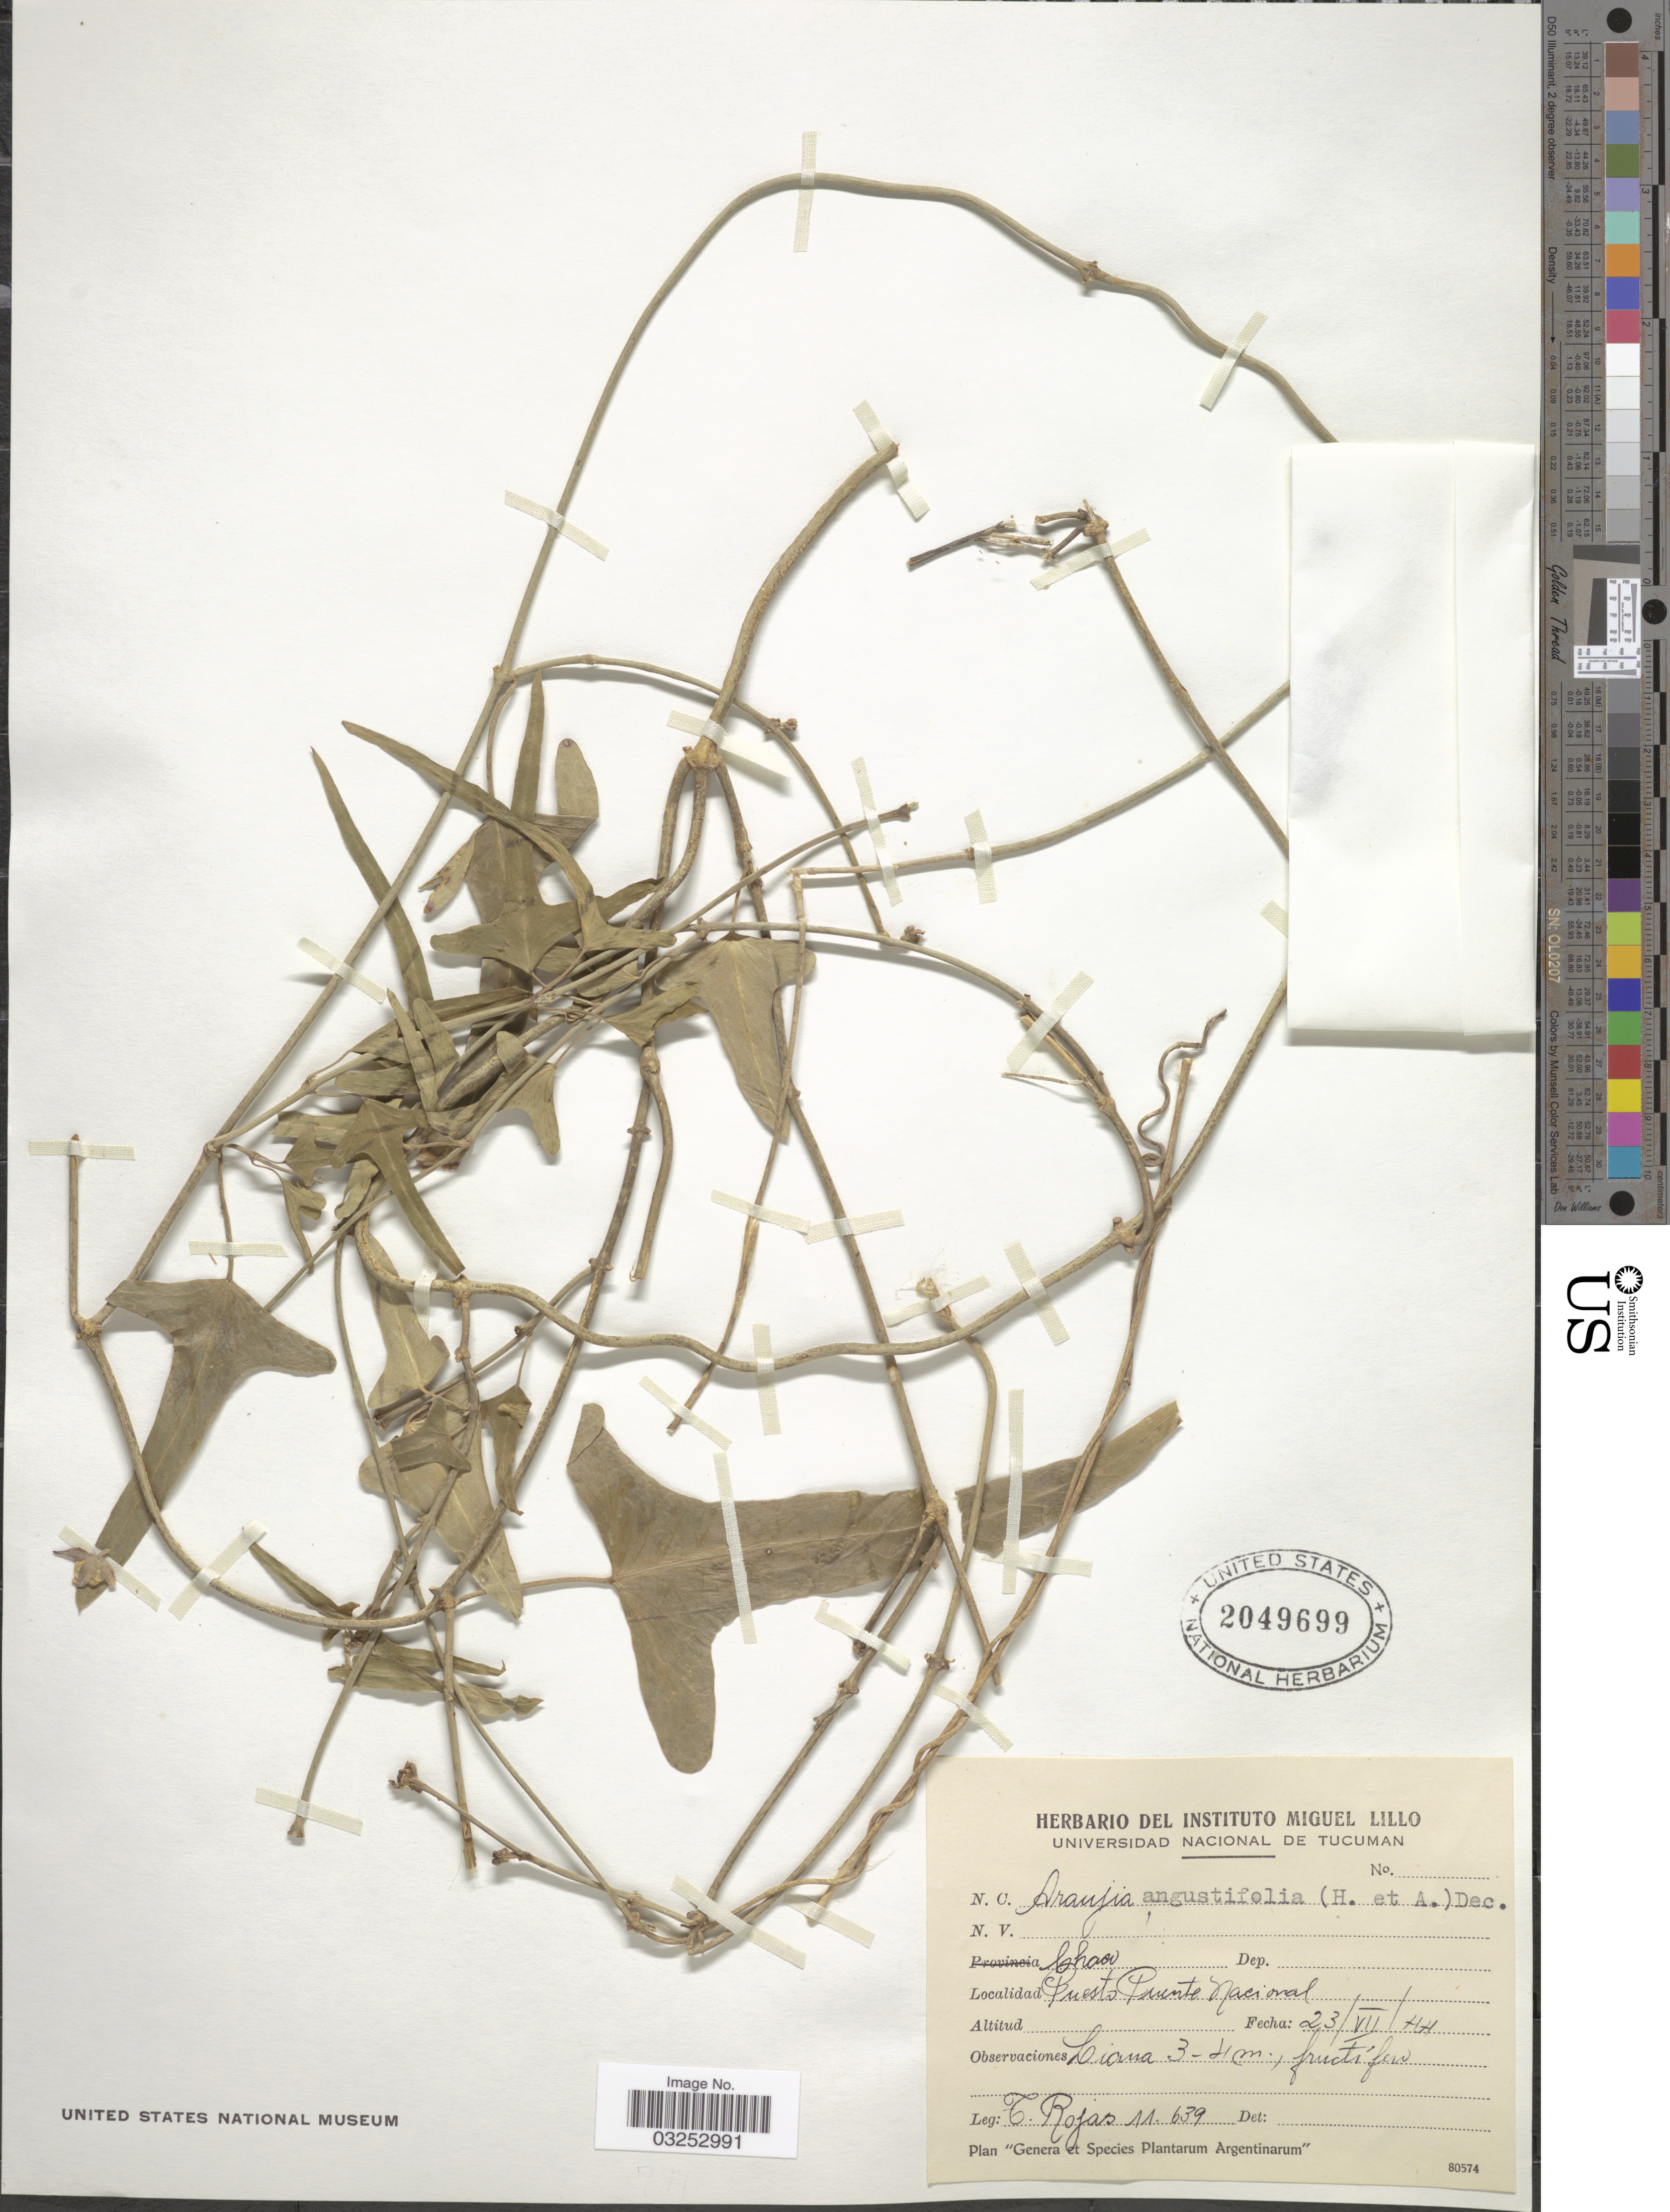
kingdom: Plantae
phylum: Tracheophyta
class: Magnoliopsida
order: Gentianales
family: Apocynaceae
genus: Araujia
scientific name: Araujia angustifolia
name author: (Hook. & Arn.) Steud.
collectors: T. Rojas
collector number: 11639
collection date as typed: Transcribed d/m/y: 23/7/44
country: Argentina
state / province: Chaco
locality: Questo Puente Nacional.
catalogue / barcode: US 2049699